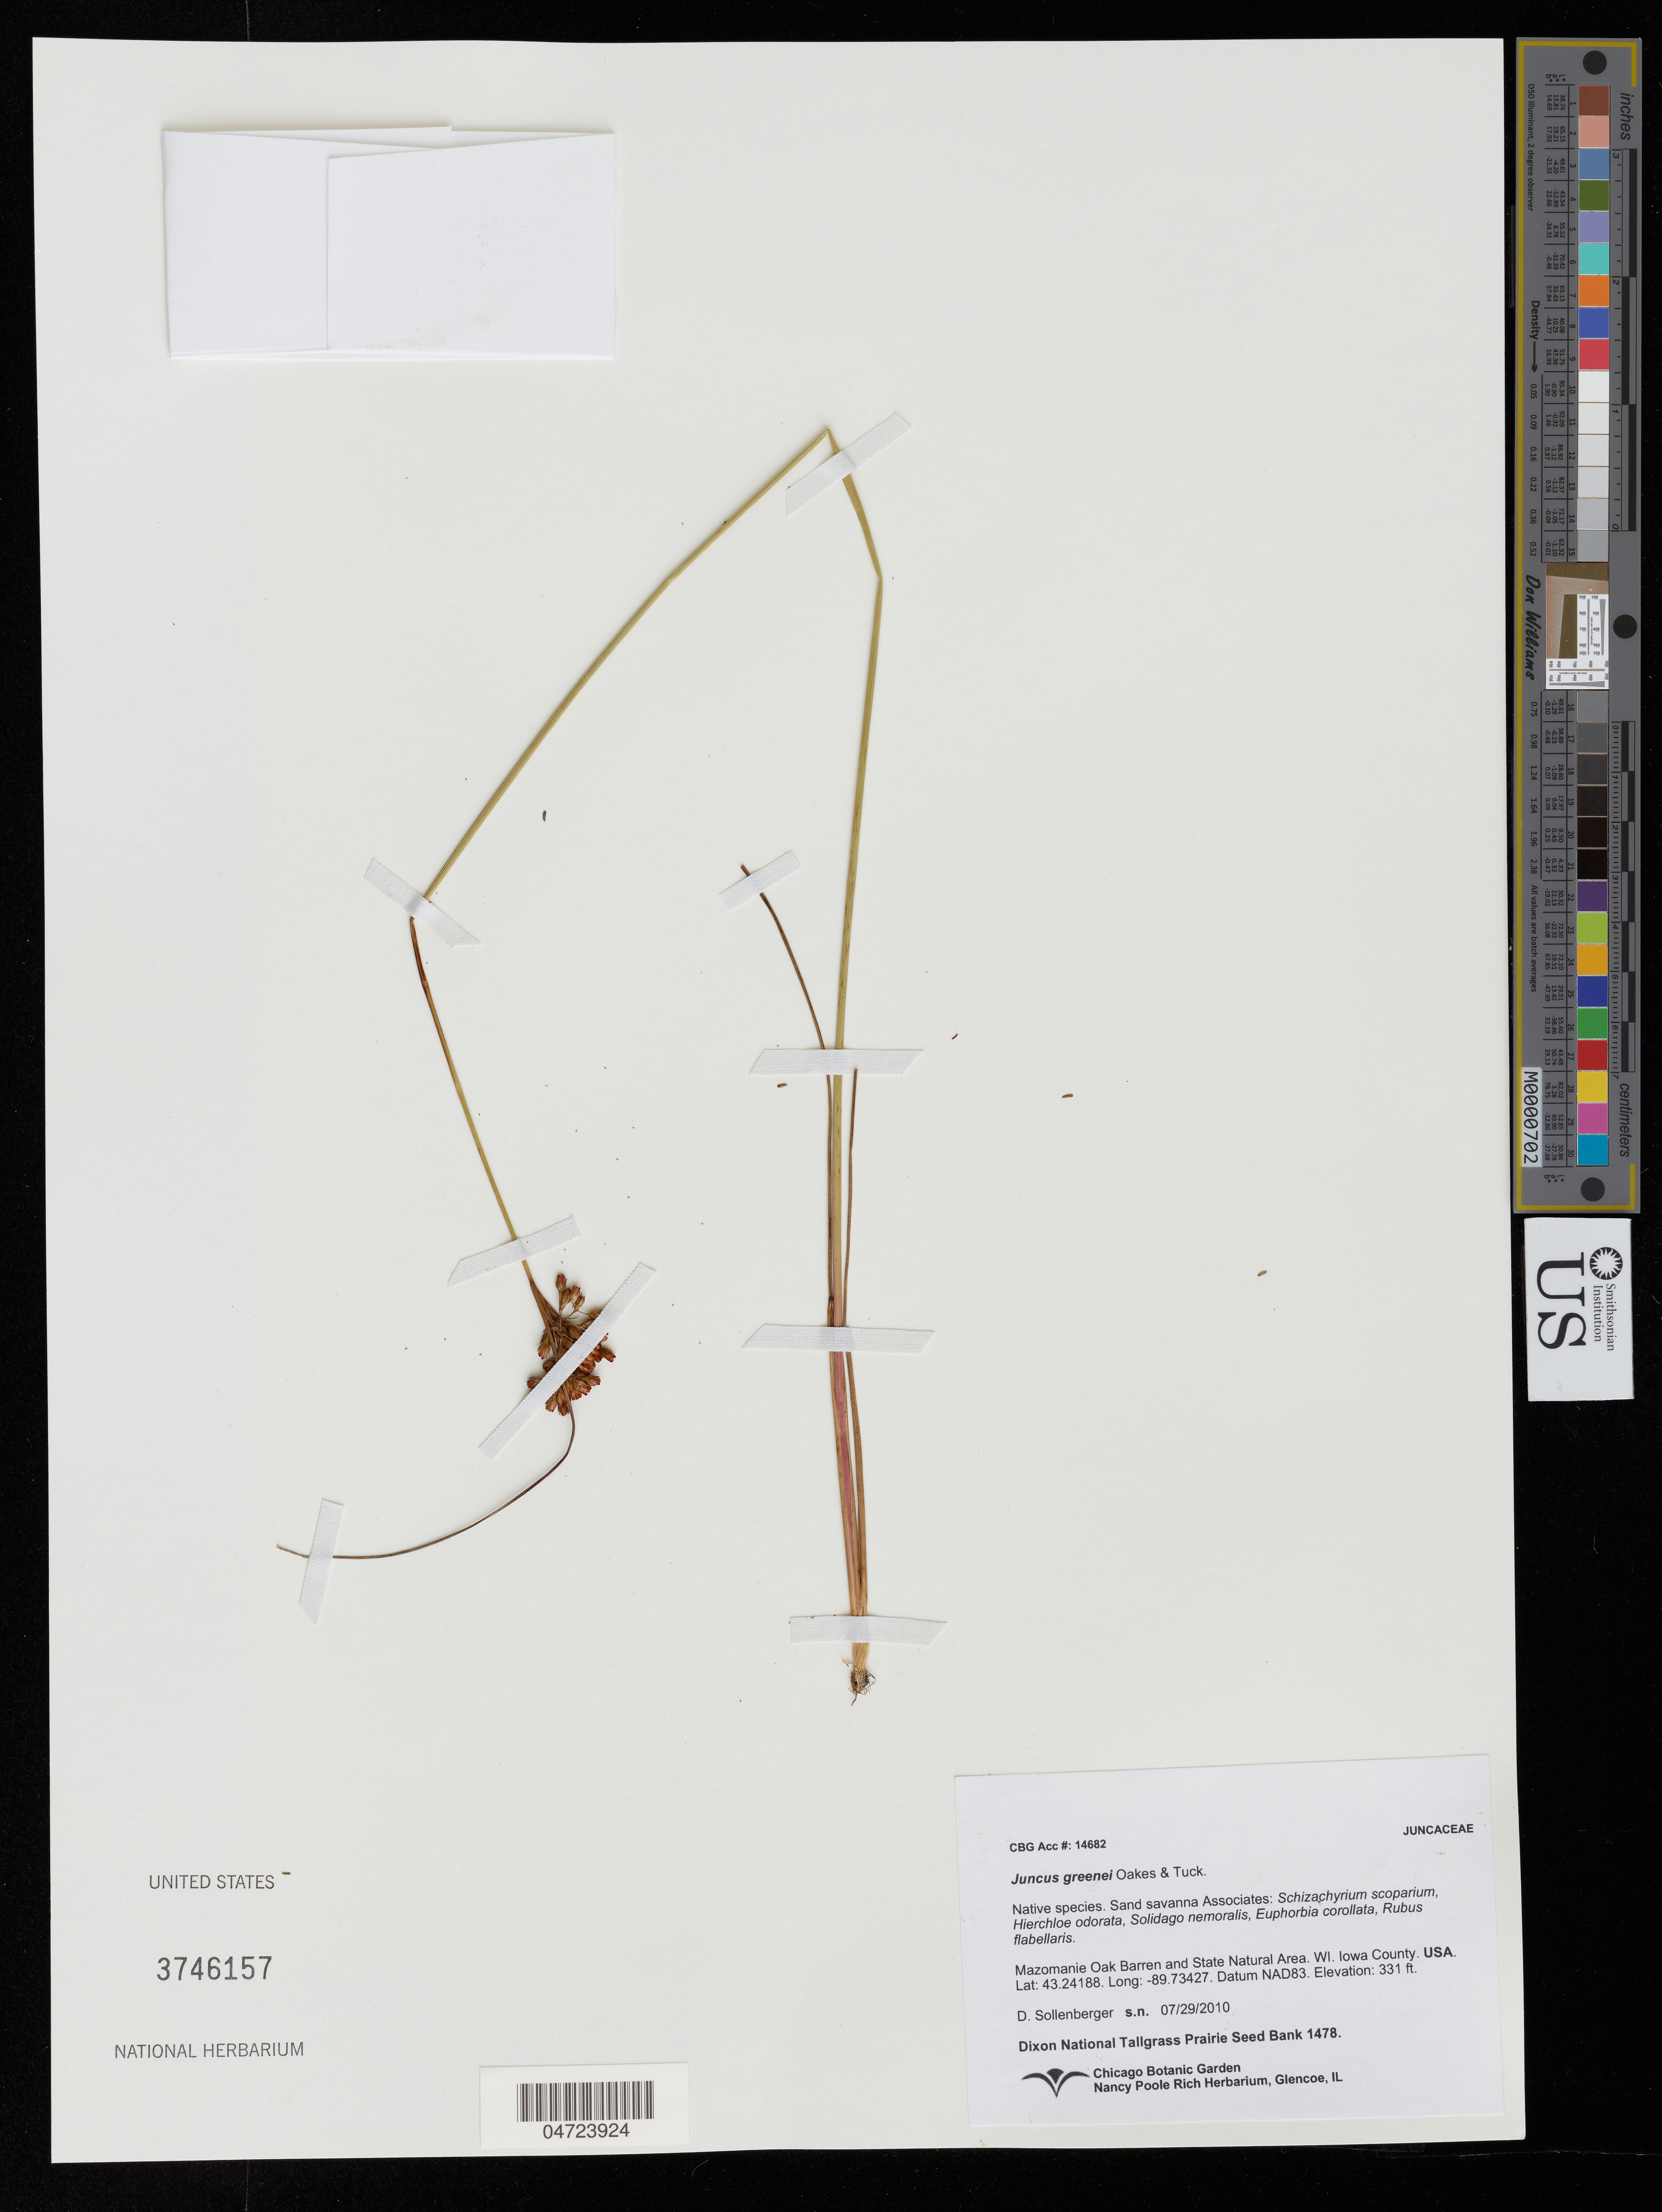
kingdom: Plantae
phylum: Tracheophyta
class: Liliopsida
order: Poales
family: Juncaceae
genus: Juncus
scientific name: Juncus greenei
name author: Oakes & Tuck.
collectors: D. Sollenberger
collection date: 2010-07-29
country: United States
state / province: Wisconsin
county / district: Iowa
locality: Mazomanie Oak Barren and State Natural Area. Iowa County.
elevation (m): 101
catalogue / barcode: US 3746157